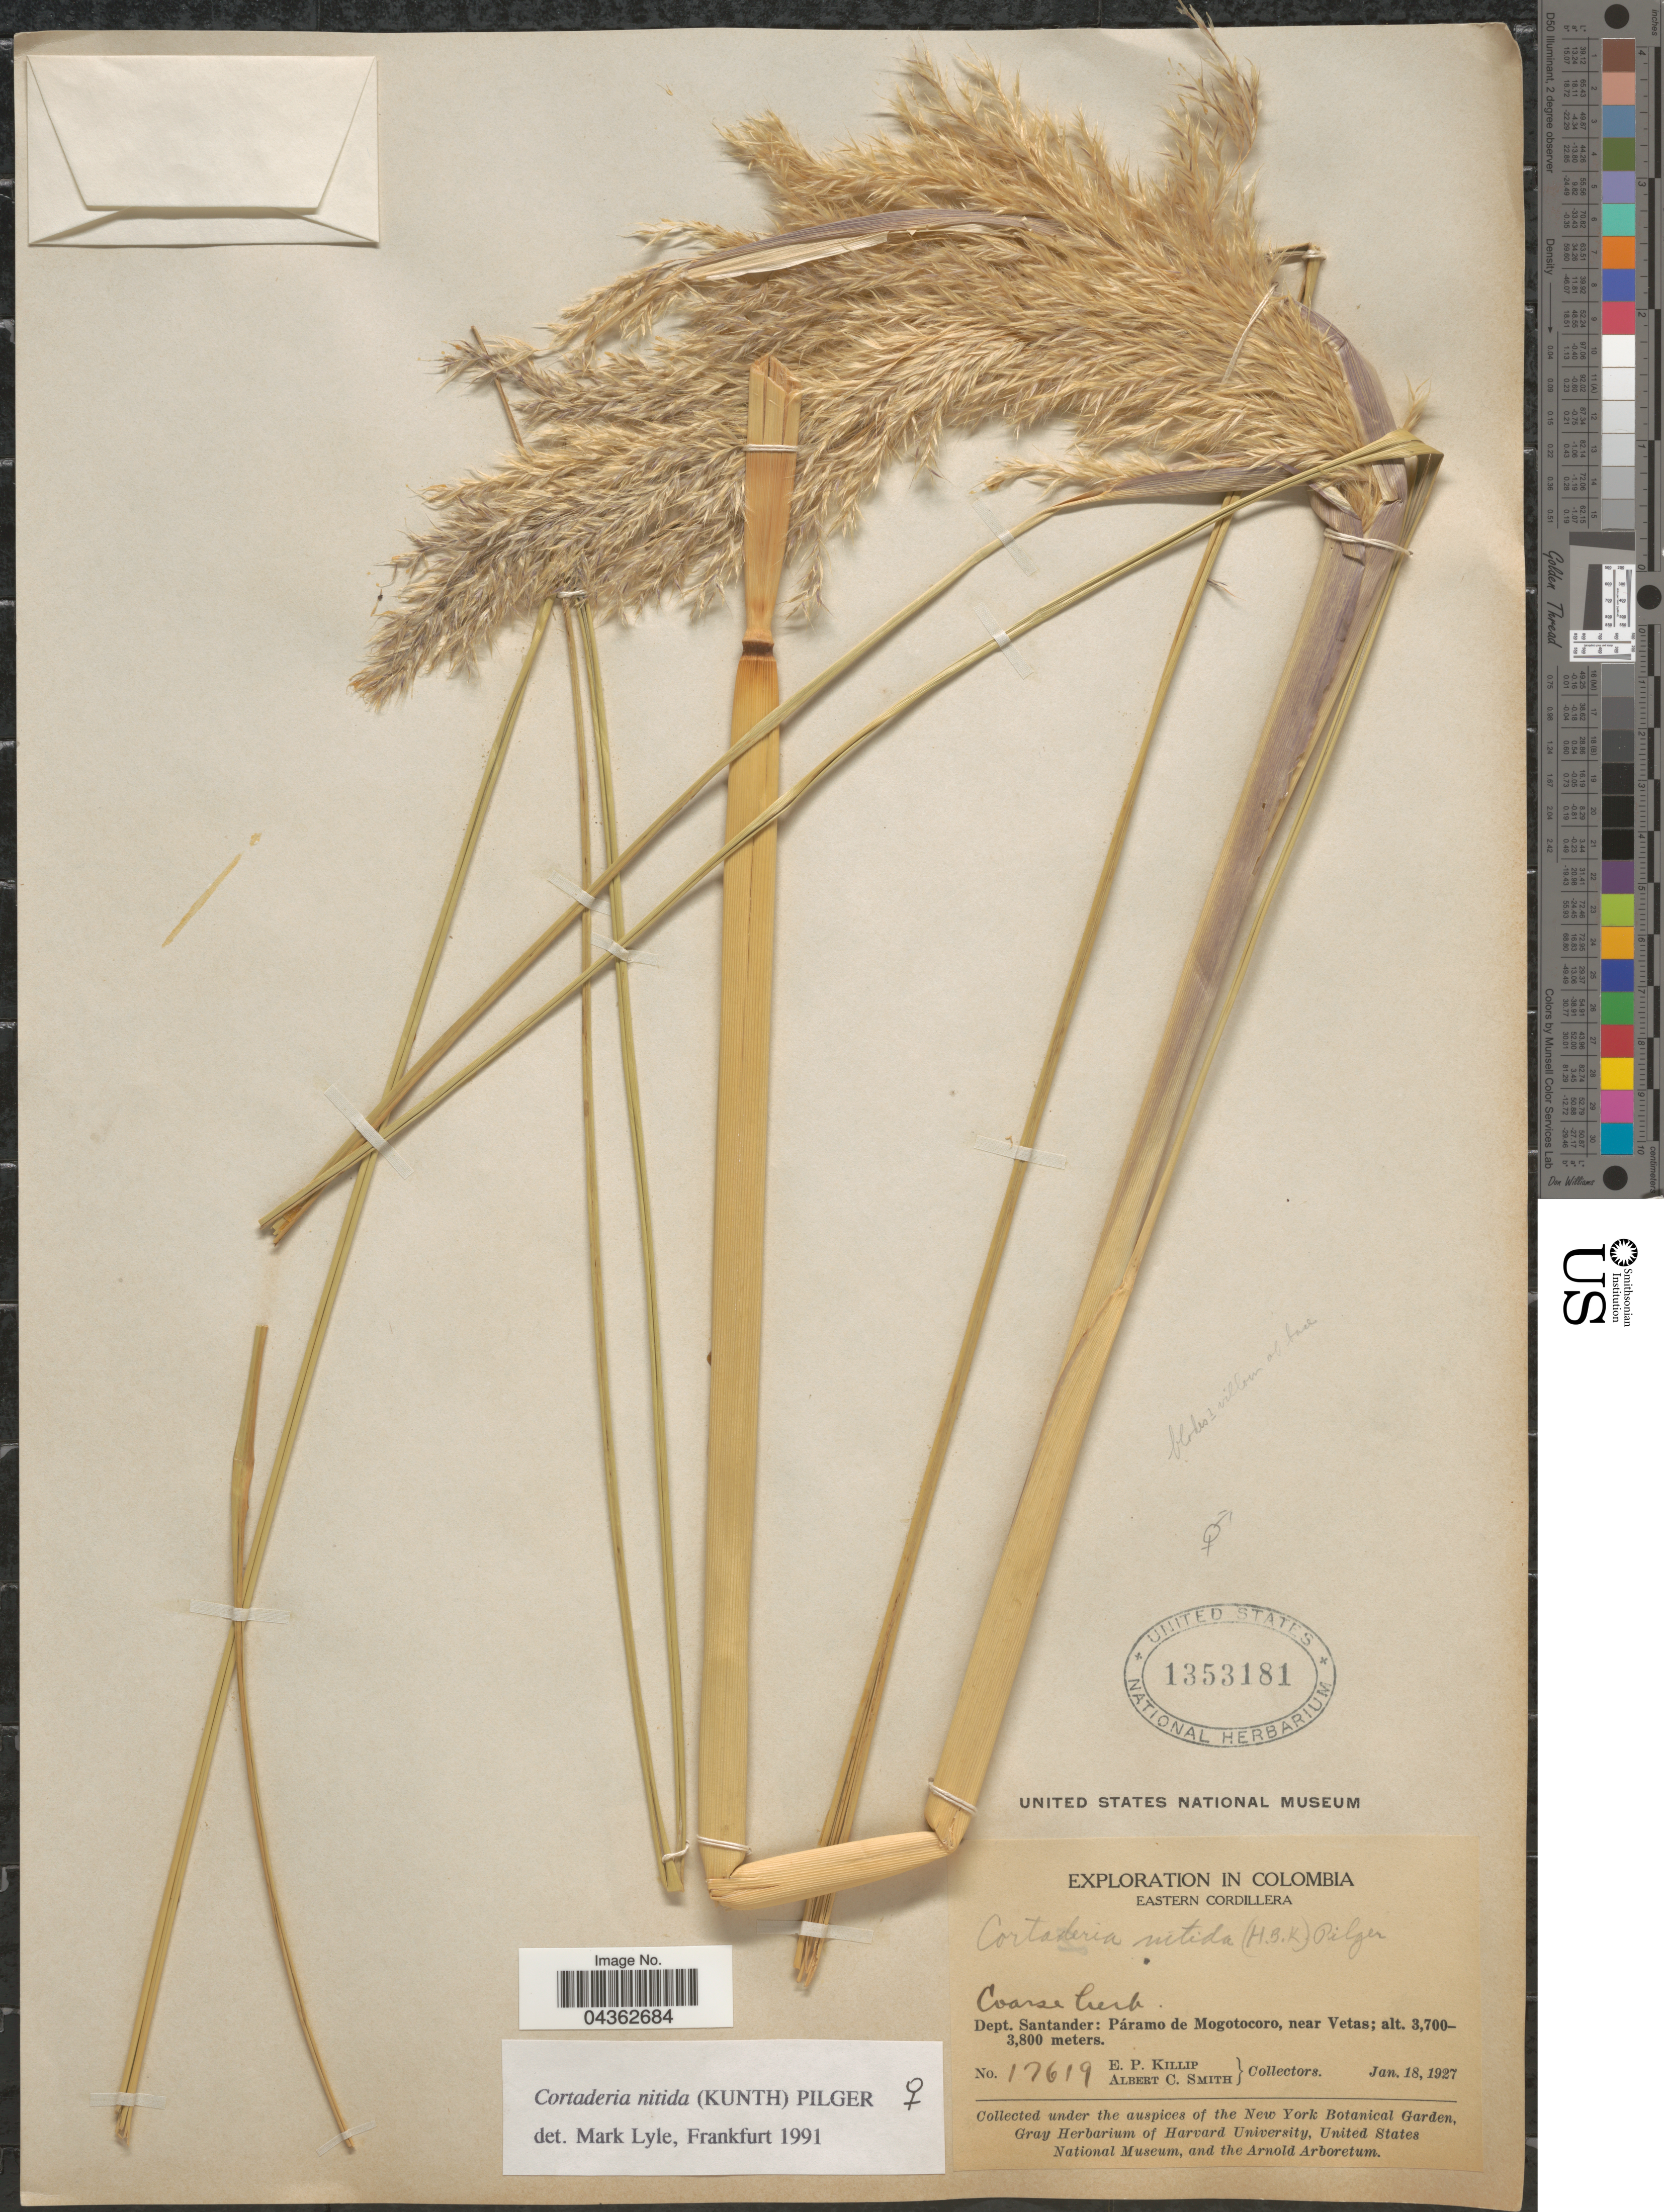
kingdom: Plantae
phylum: Tracheophyta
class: Liliopsida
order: Poales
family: Poaceae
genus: Cortaderia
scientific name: Cortaderia nitida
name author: (Kunth) Pilg.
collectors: E. P. Killip & A. C. Smith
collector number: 17619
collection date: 1927-01-18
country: Colombia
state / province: Santander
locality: Exploration in Colombia. Eastern Cordillera. Dept. Santander: Páramo de Mogotocoro, near Vetas.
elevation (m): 3700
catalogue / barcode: US 1353181